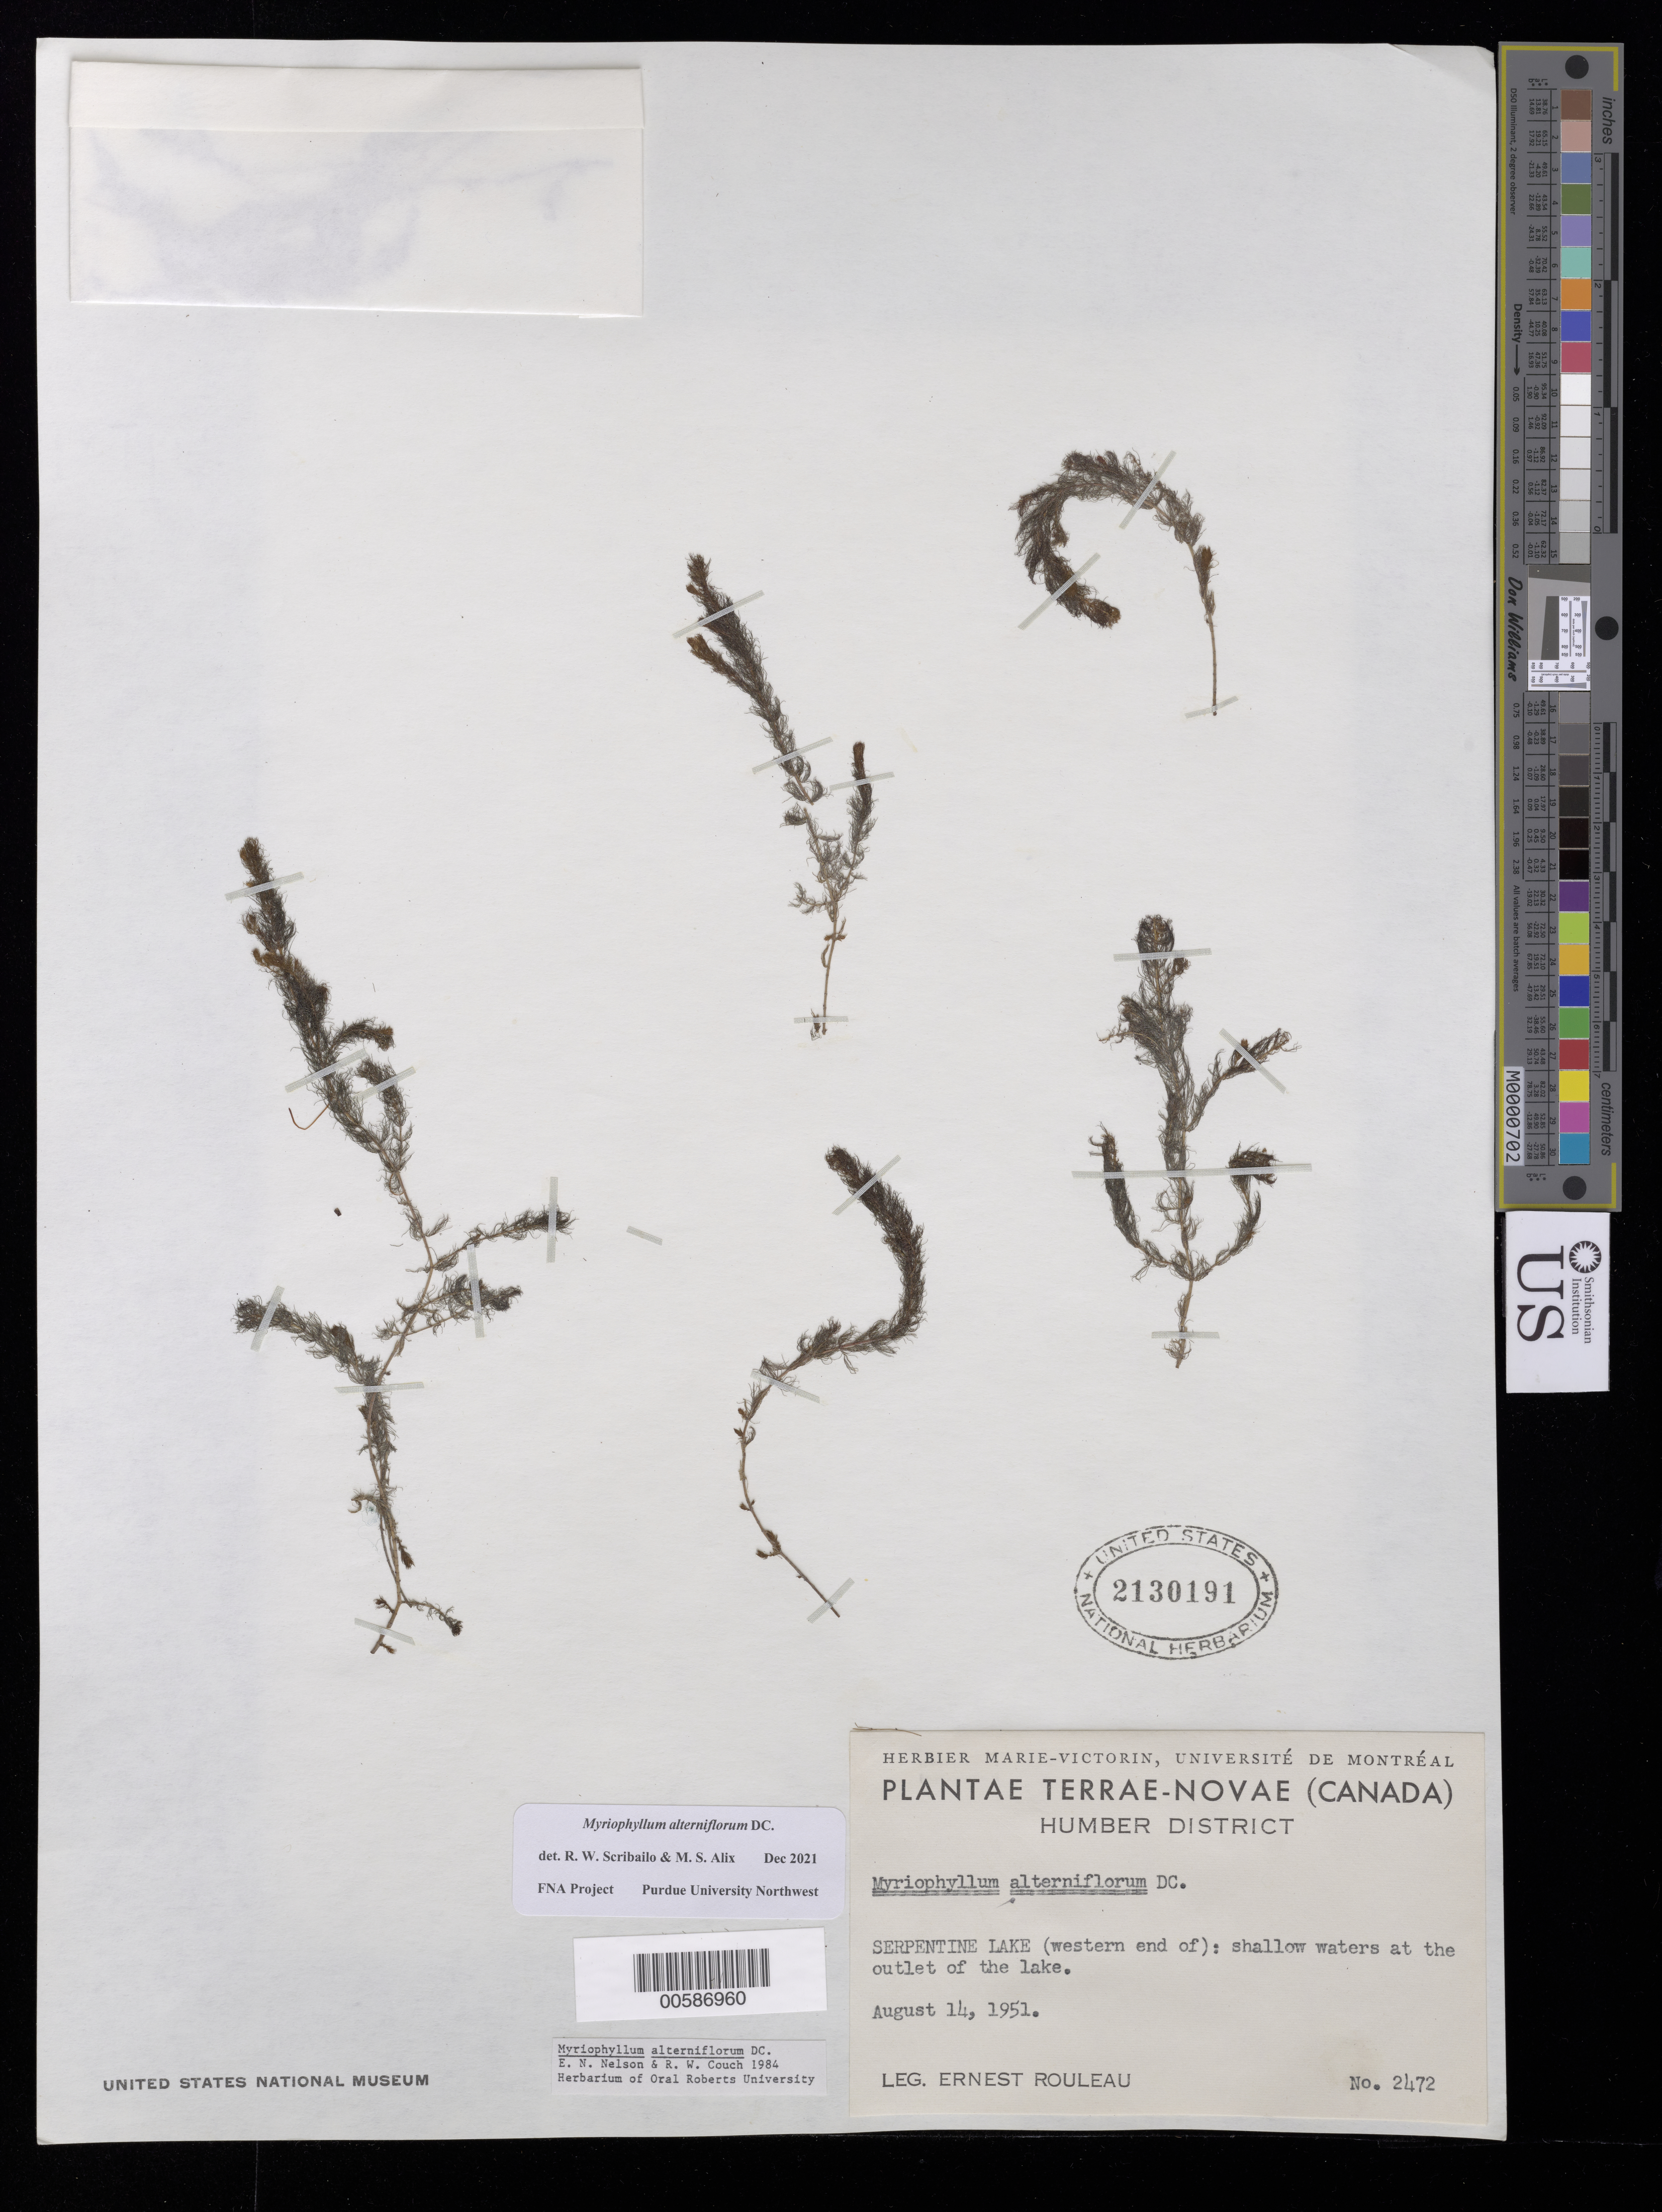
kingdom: Plantae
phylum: Tracheophyta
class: Magnoliopsida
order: Saxifragales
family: Haloragaceae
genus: Myriophyllum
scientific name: Myriophyllum alterniflorum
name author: DC.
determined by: Scribailo, R. W.; Alix, M. S.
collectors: E. Rouleau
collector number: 2472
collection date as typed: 14 Aug 1951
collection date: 1951-08-14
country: Canada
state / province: Newfoundland and Labrador (?)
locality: Serpentine Lake, Humber Dist.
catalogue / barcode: US 2130191